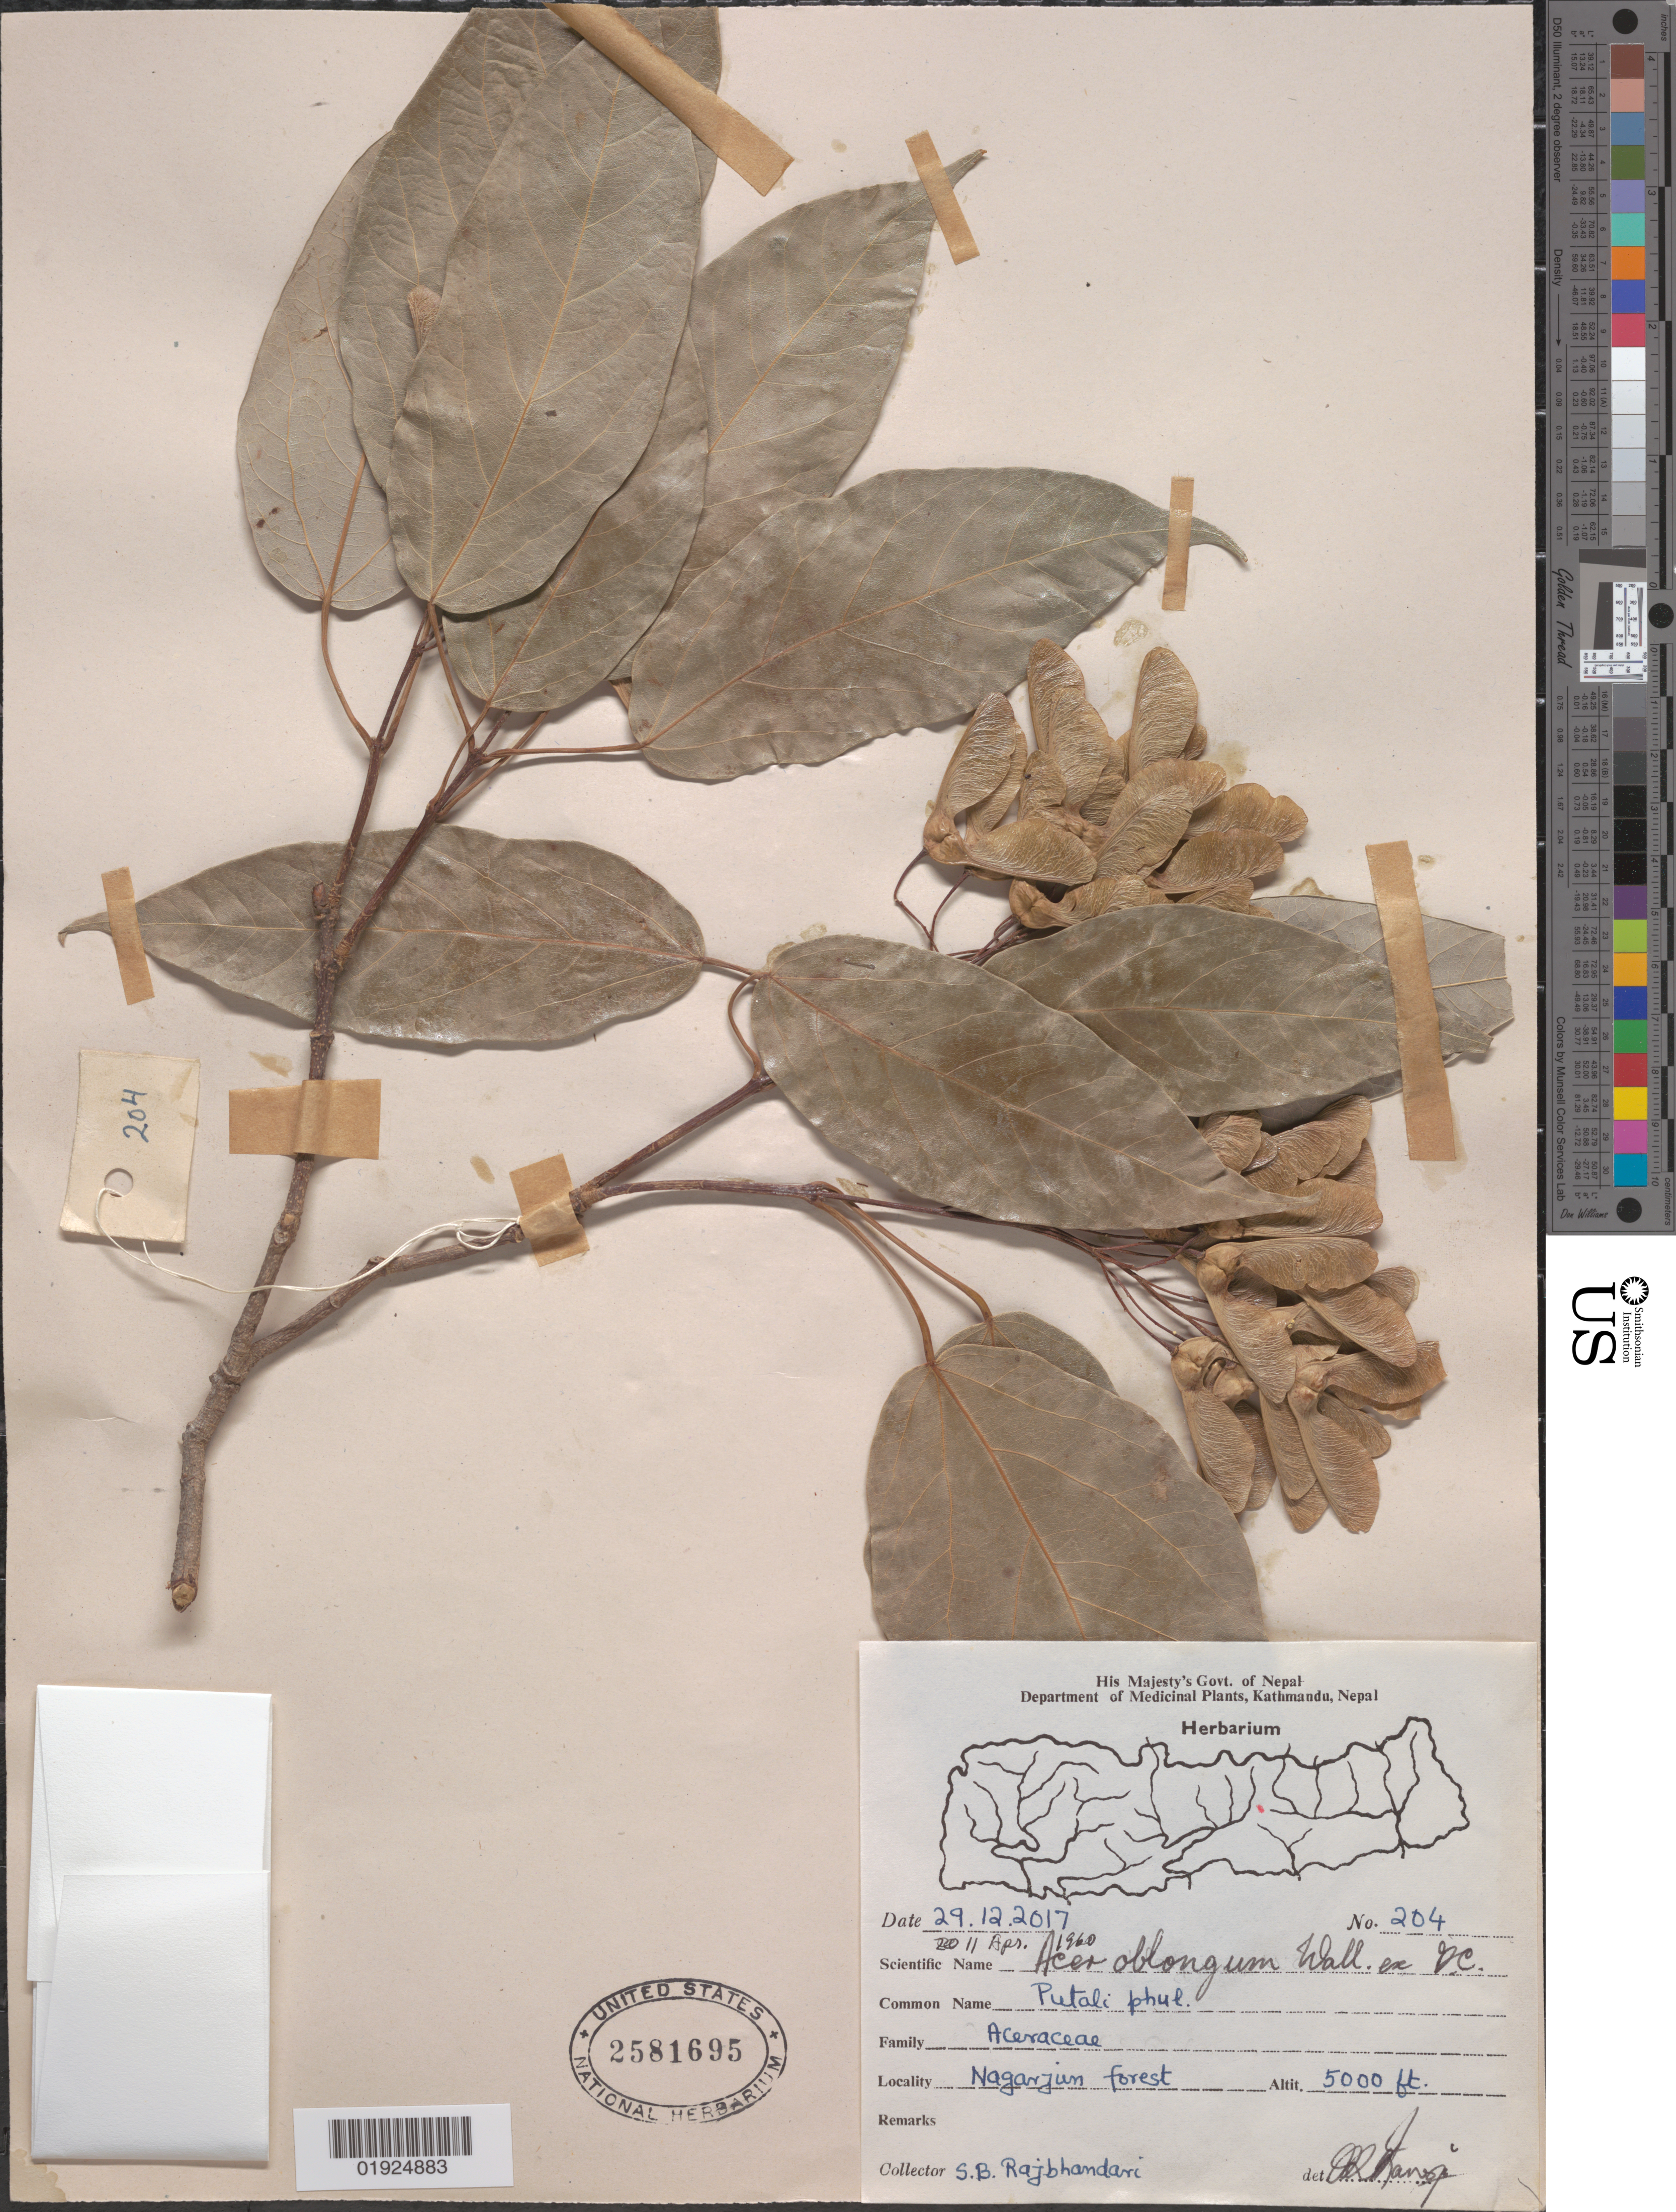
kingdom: Plantae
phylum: Tracheophyta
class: Magnoliopsida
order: Sapindales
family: Sapindaceae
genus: Acer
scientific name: Acer oblongum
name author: Wall. ex DC.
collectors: I. Rajbhandari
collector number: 204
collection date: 1960-04-11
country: Nepal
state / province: Mahakali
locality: Nagarjun Forest [Baitadi District]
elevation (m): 1524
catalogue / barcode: US 2581695